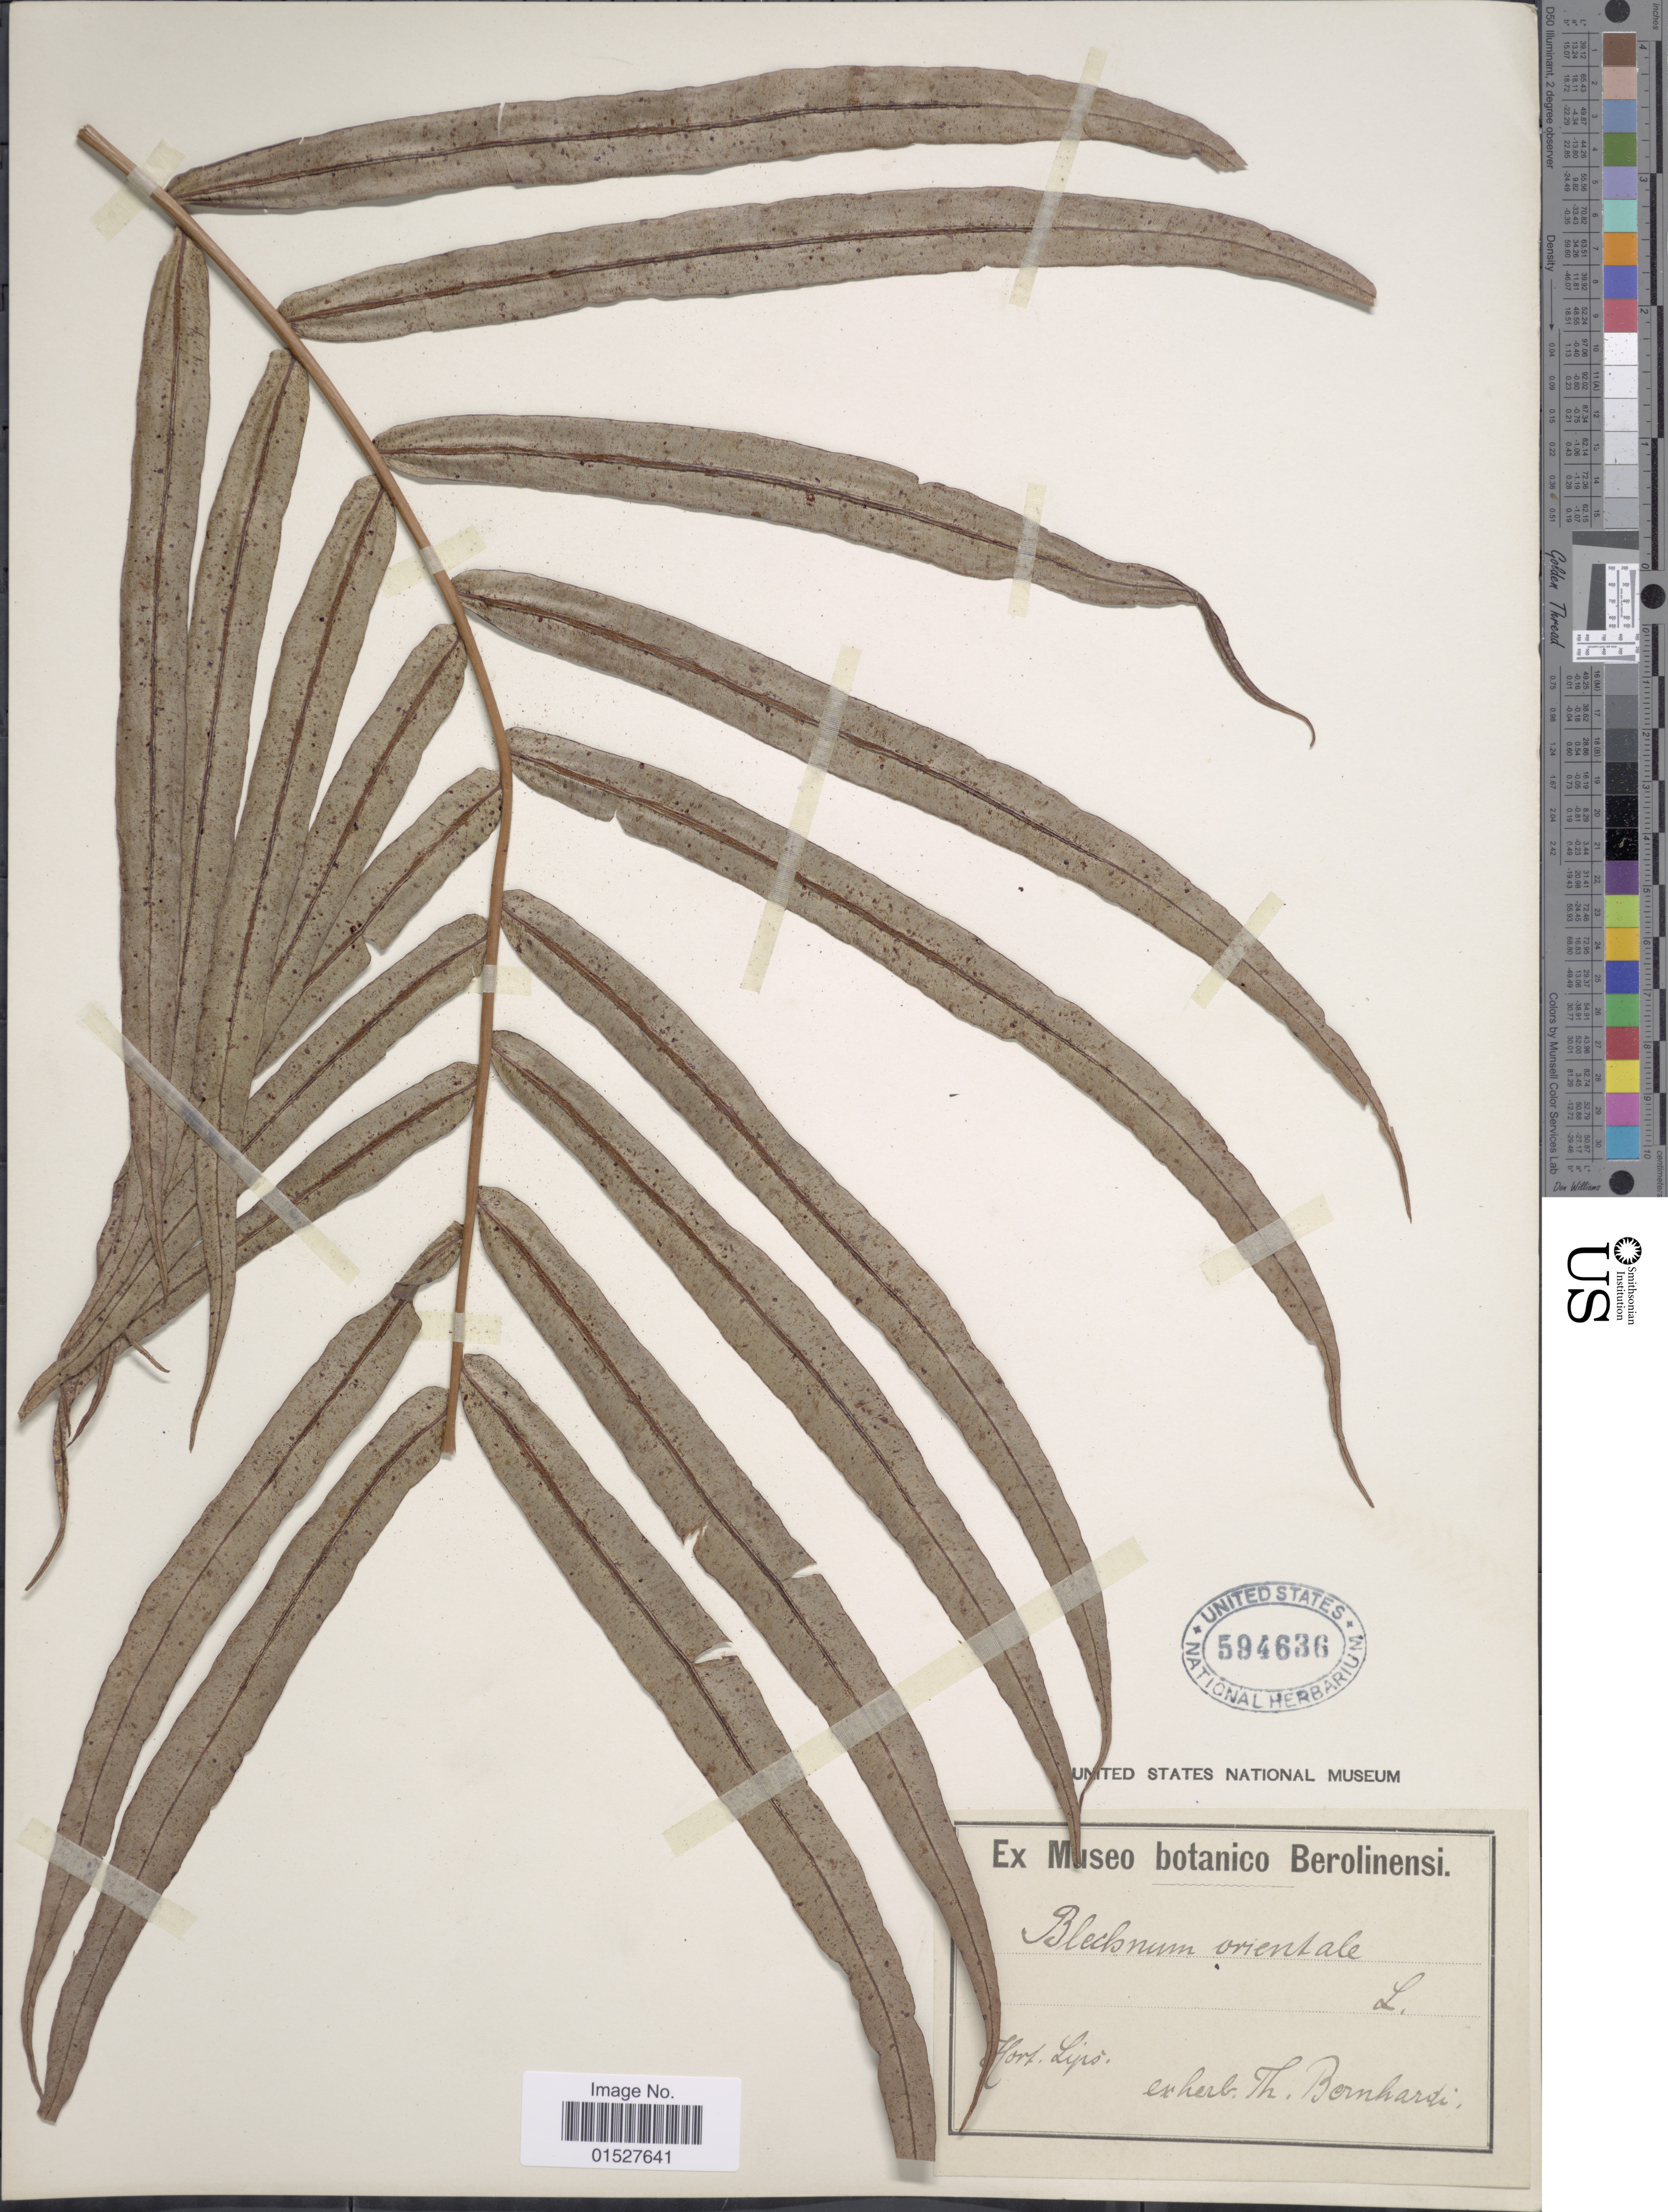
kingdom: Plantae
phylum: Tracheophyta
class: Polypodiopsida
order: Polypodiales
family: Blechnaceae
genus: Blechnum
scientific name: Blechnum orientale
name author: L.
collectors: ex herb. Bernhardi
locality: Hort. Lips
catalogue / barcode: US 594636